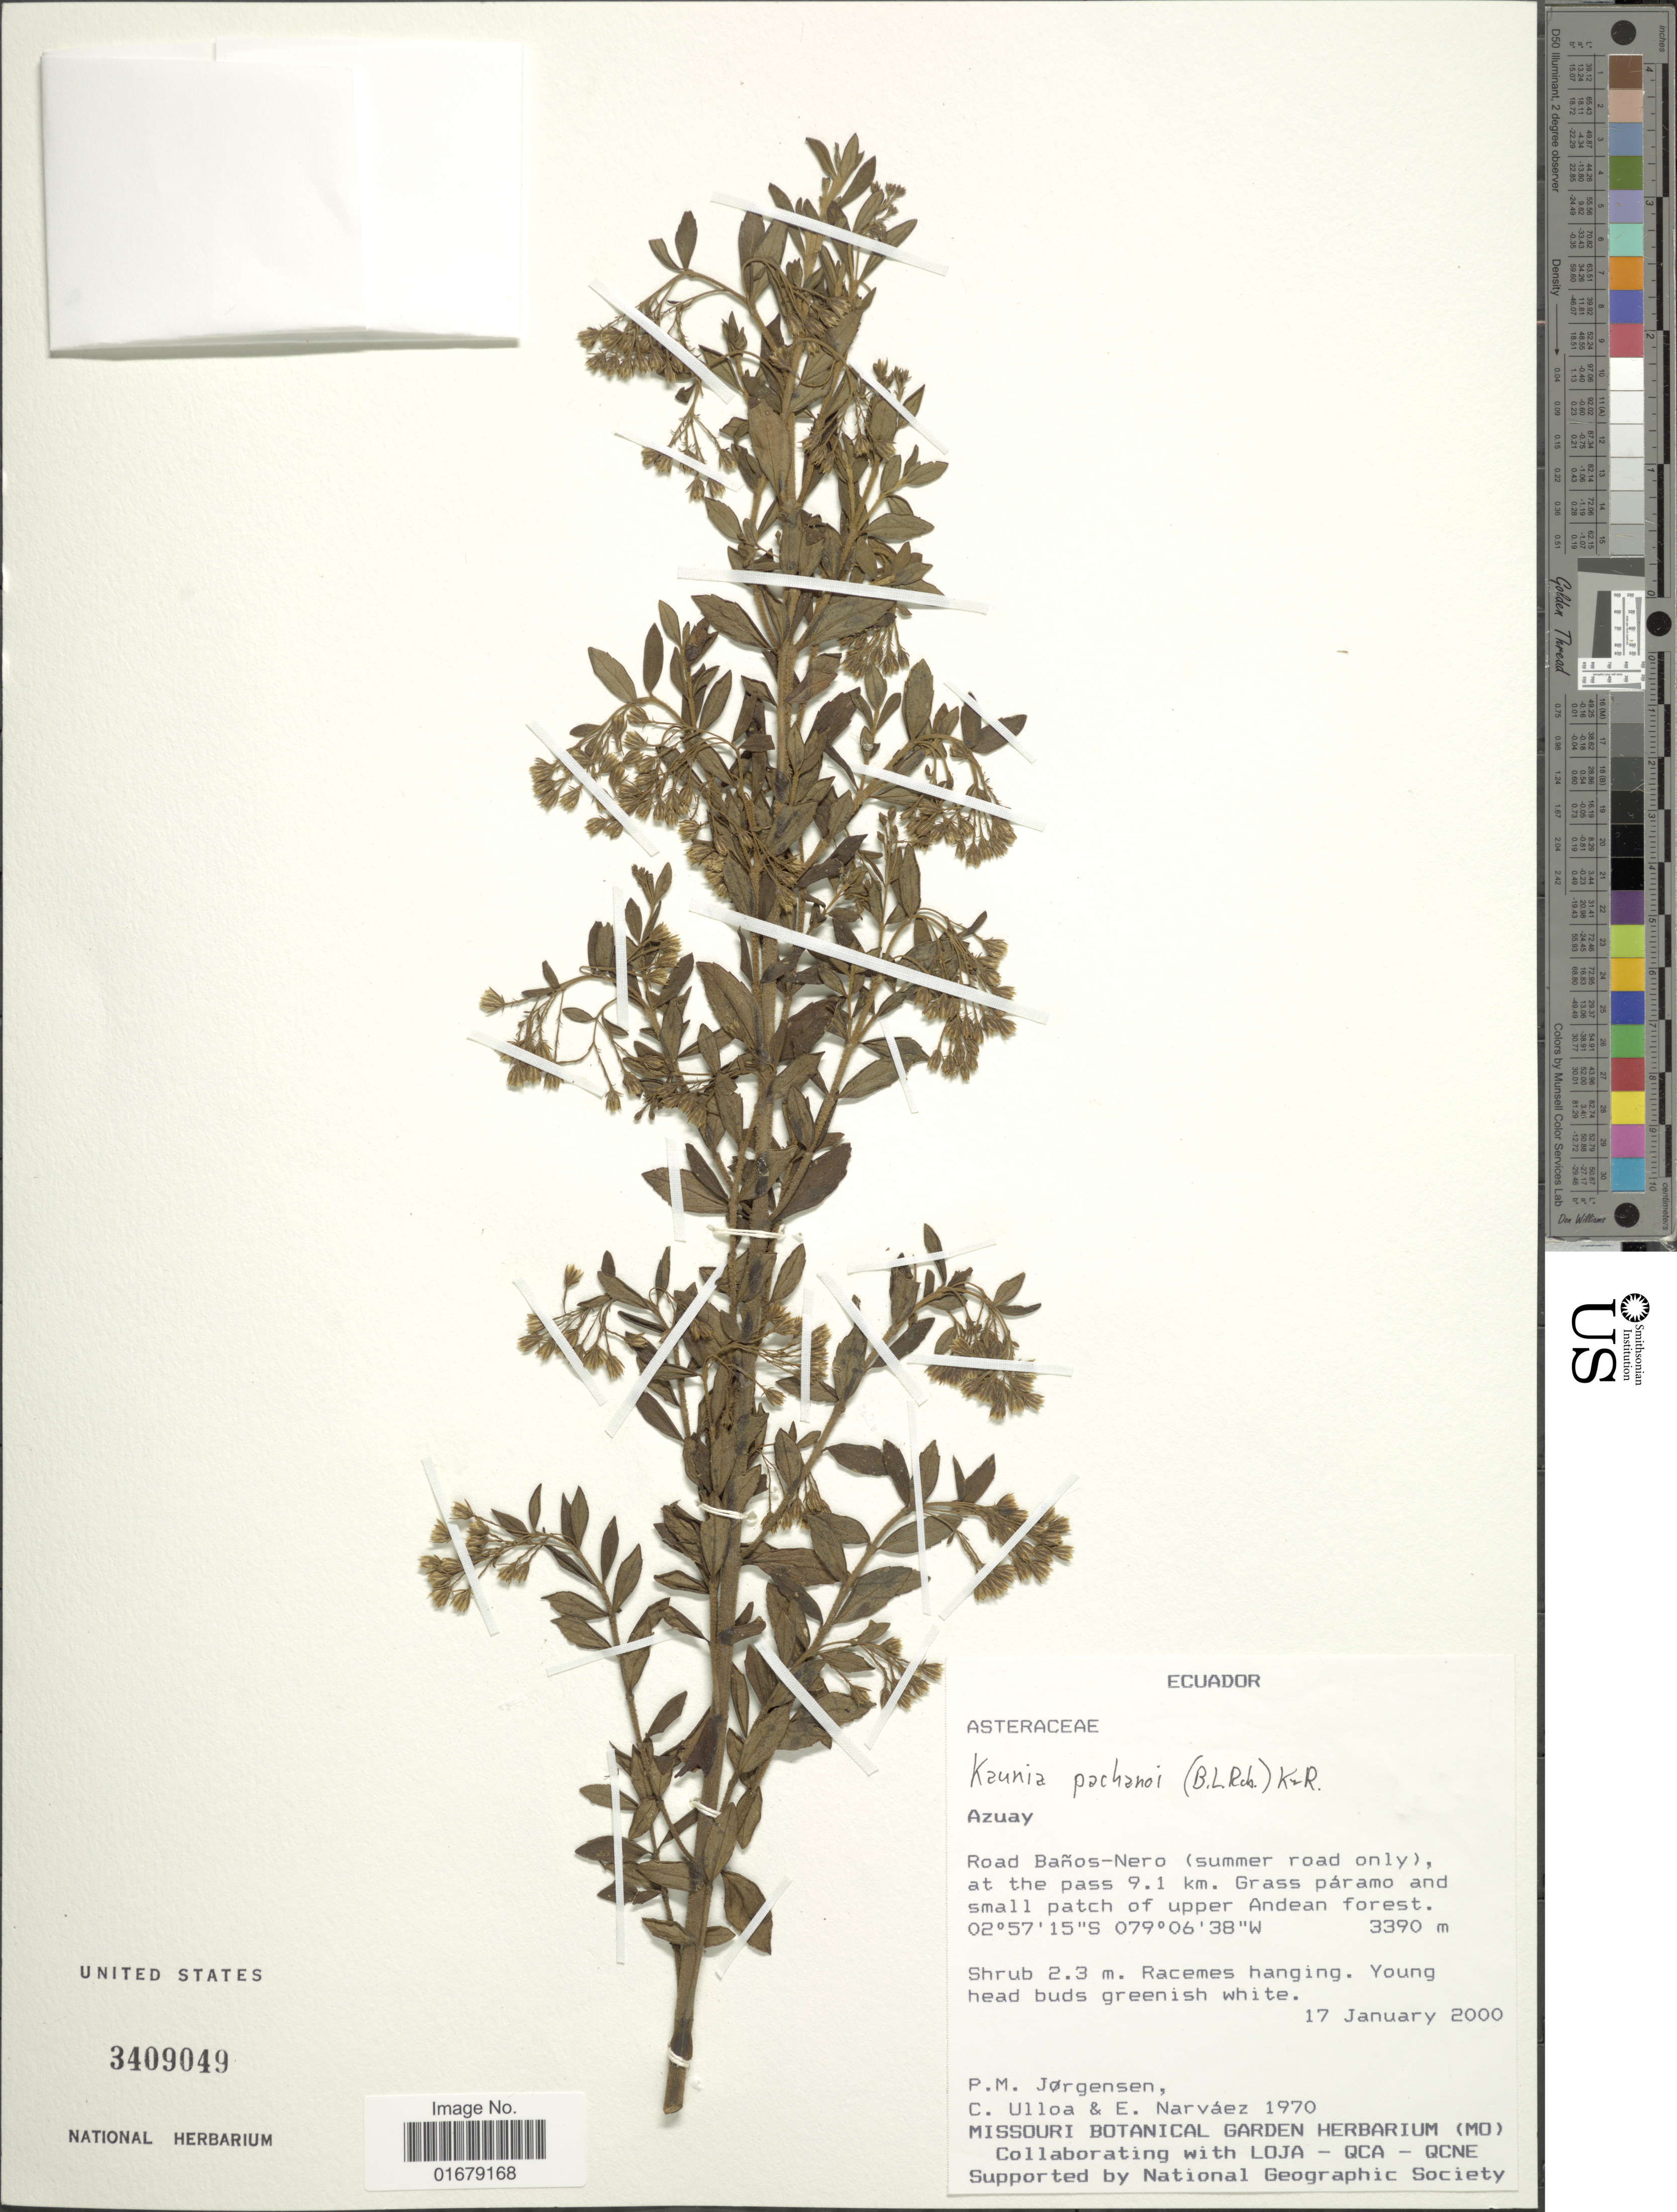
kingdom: Plantae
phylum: Tracheophyta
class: Magnoliopsida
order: Asterales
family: Asteraceae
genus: Kaunia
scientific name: Kaunia pachanoi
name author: (B.L. Rob.) R.M. King & H. Rob.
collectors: P. M. Jørgensen, C. Ulloa & E. Narváez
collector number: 1970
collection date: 2000-01-17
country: Ecuador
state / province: Azuay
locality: Ecuador. Azuay. Road Baños-nero (summer road only), at the pass 9.1 km.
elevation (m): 3390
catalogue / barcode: US 3409049